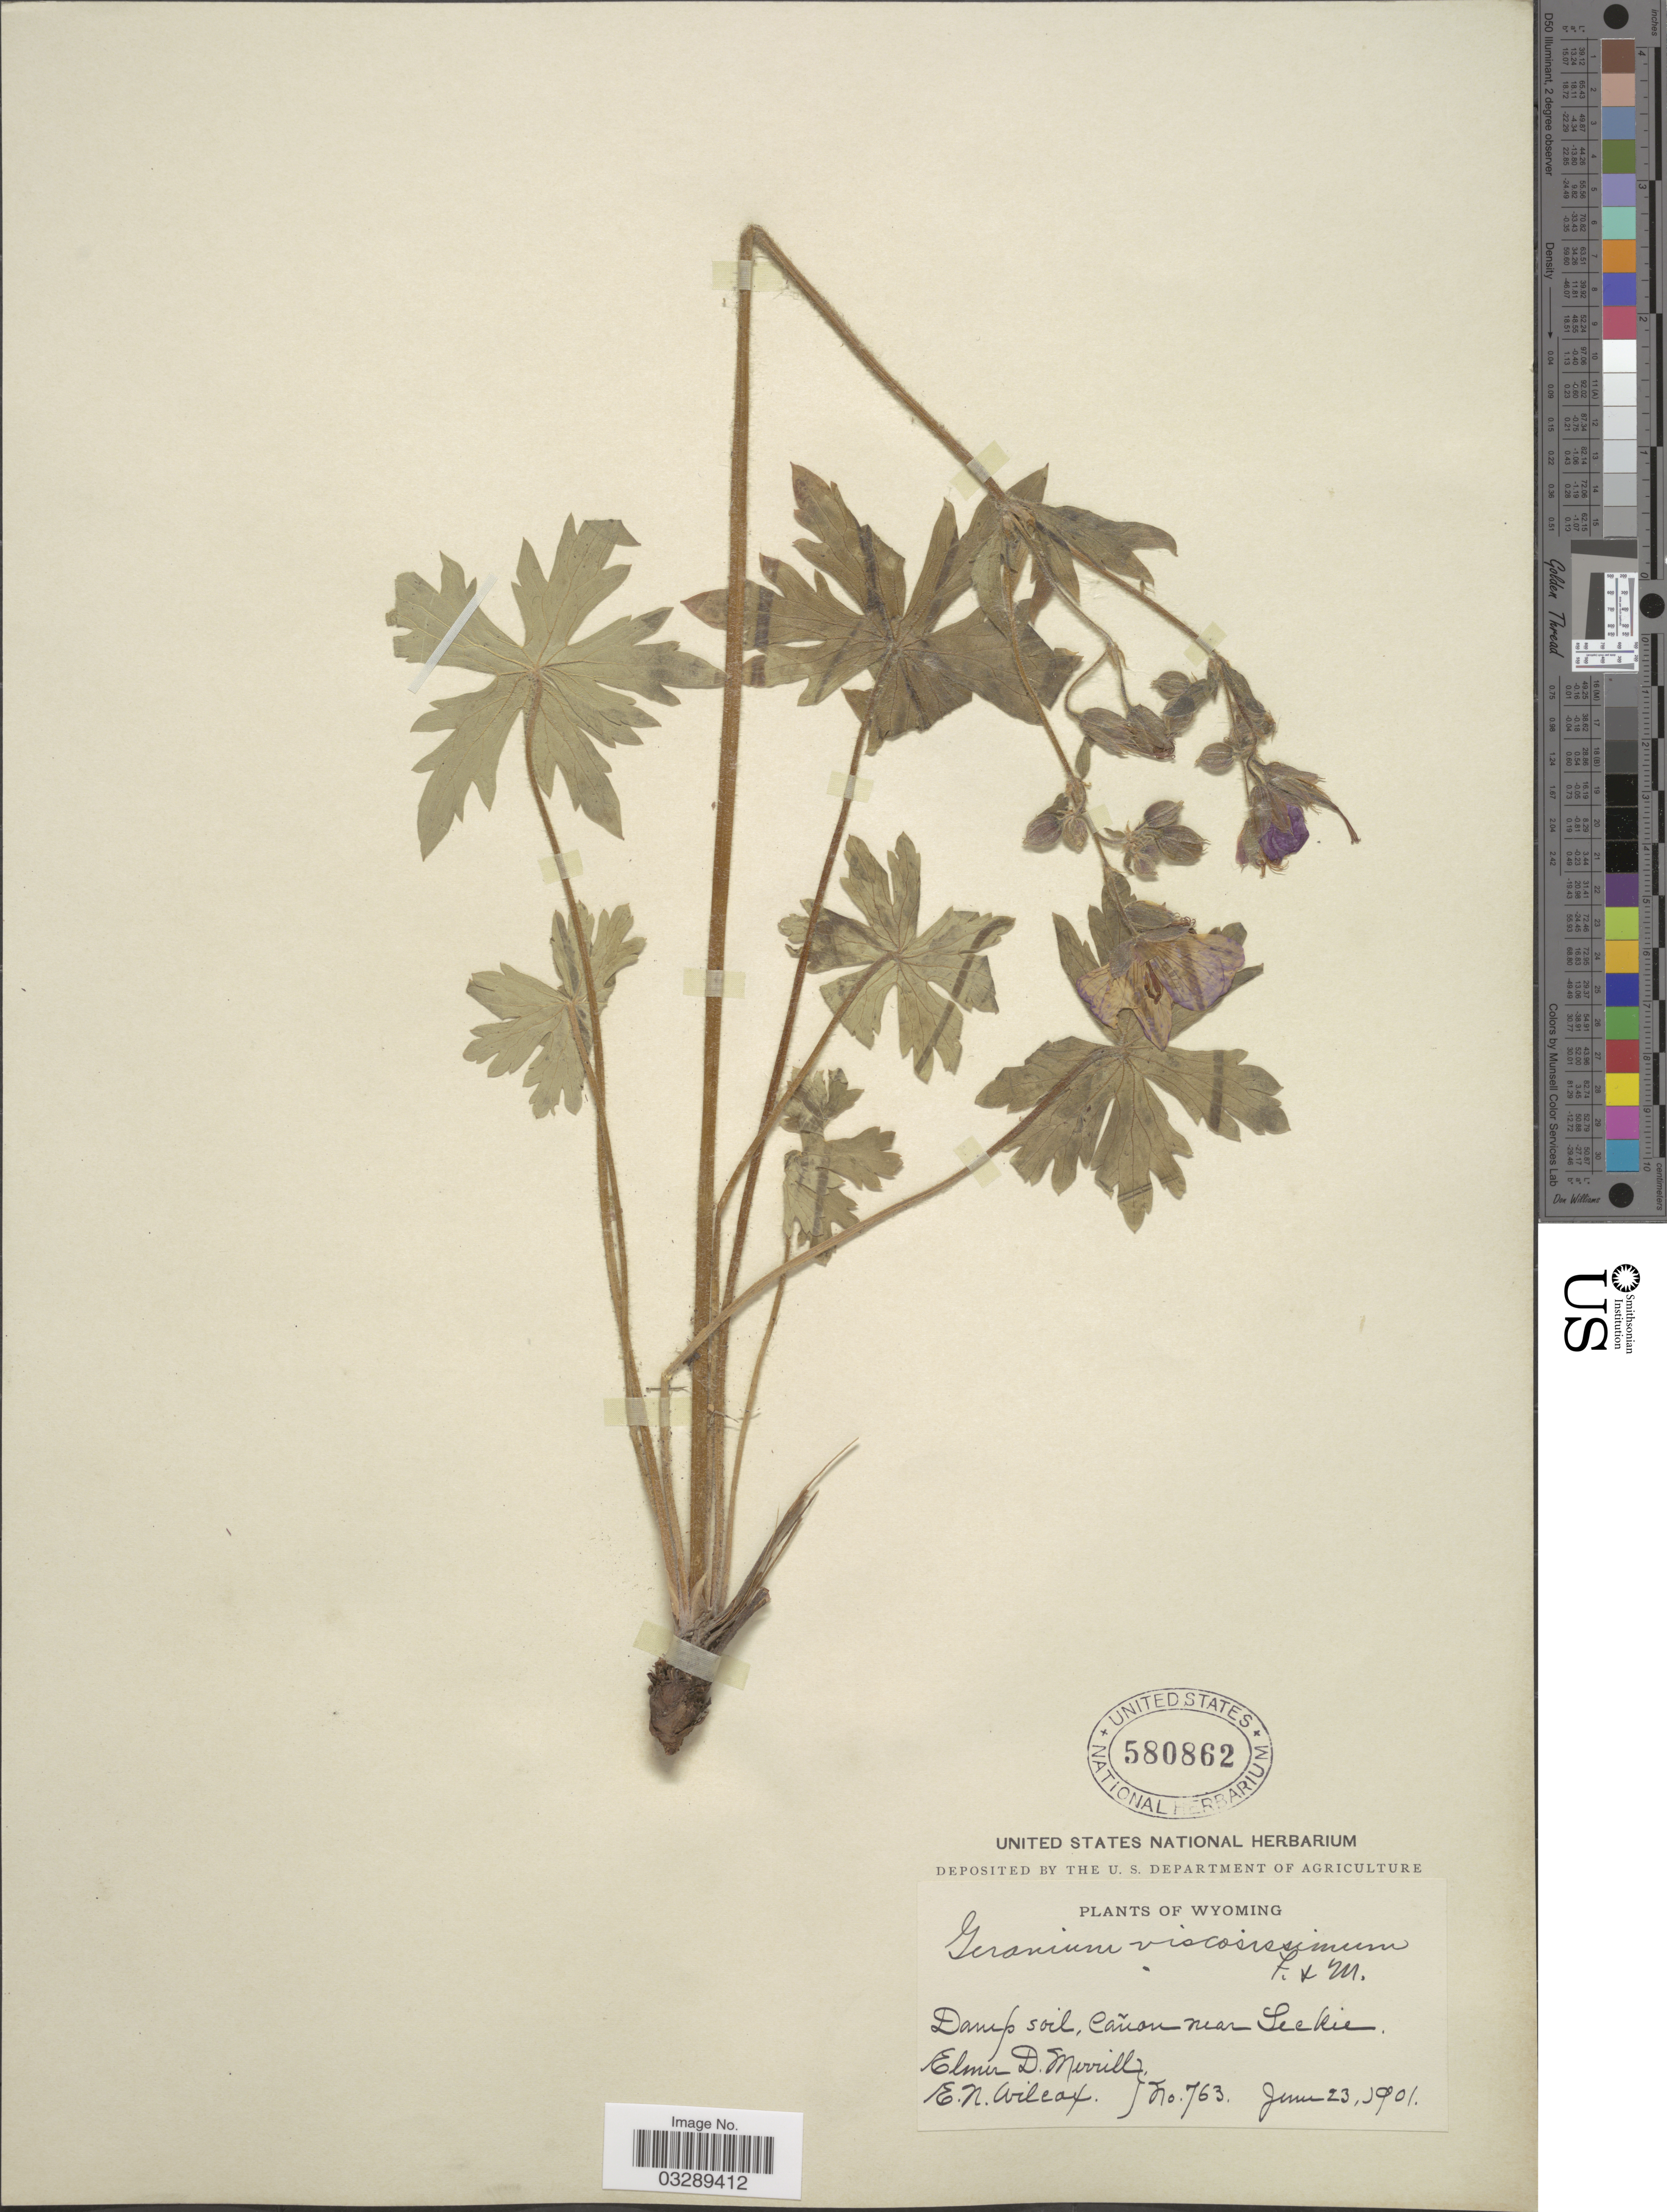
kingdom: Plantae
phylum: Tracheophyta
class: Magnoliopsida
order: Geraniales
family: Geraniaceae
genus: Geranium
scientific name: Geranium viscosissimum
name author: Fisch. & C.A. Mey.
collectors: E. D. Merrill & E. Wilcox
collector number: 763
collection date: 1901-06-23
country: United States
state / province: Wyoming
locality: Damp soil, Cañon near Leckie.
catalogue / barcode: US 580862